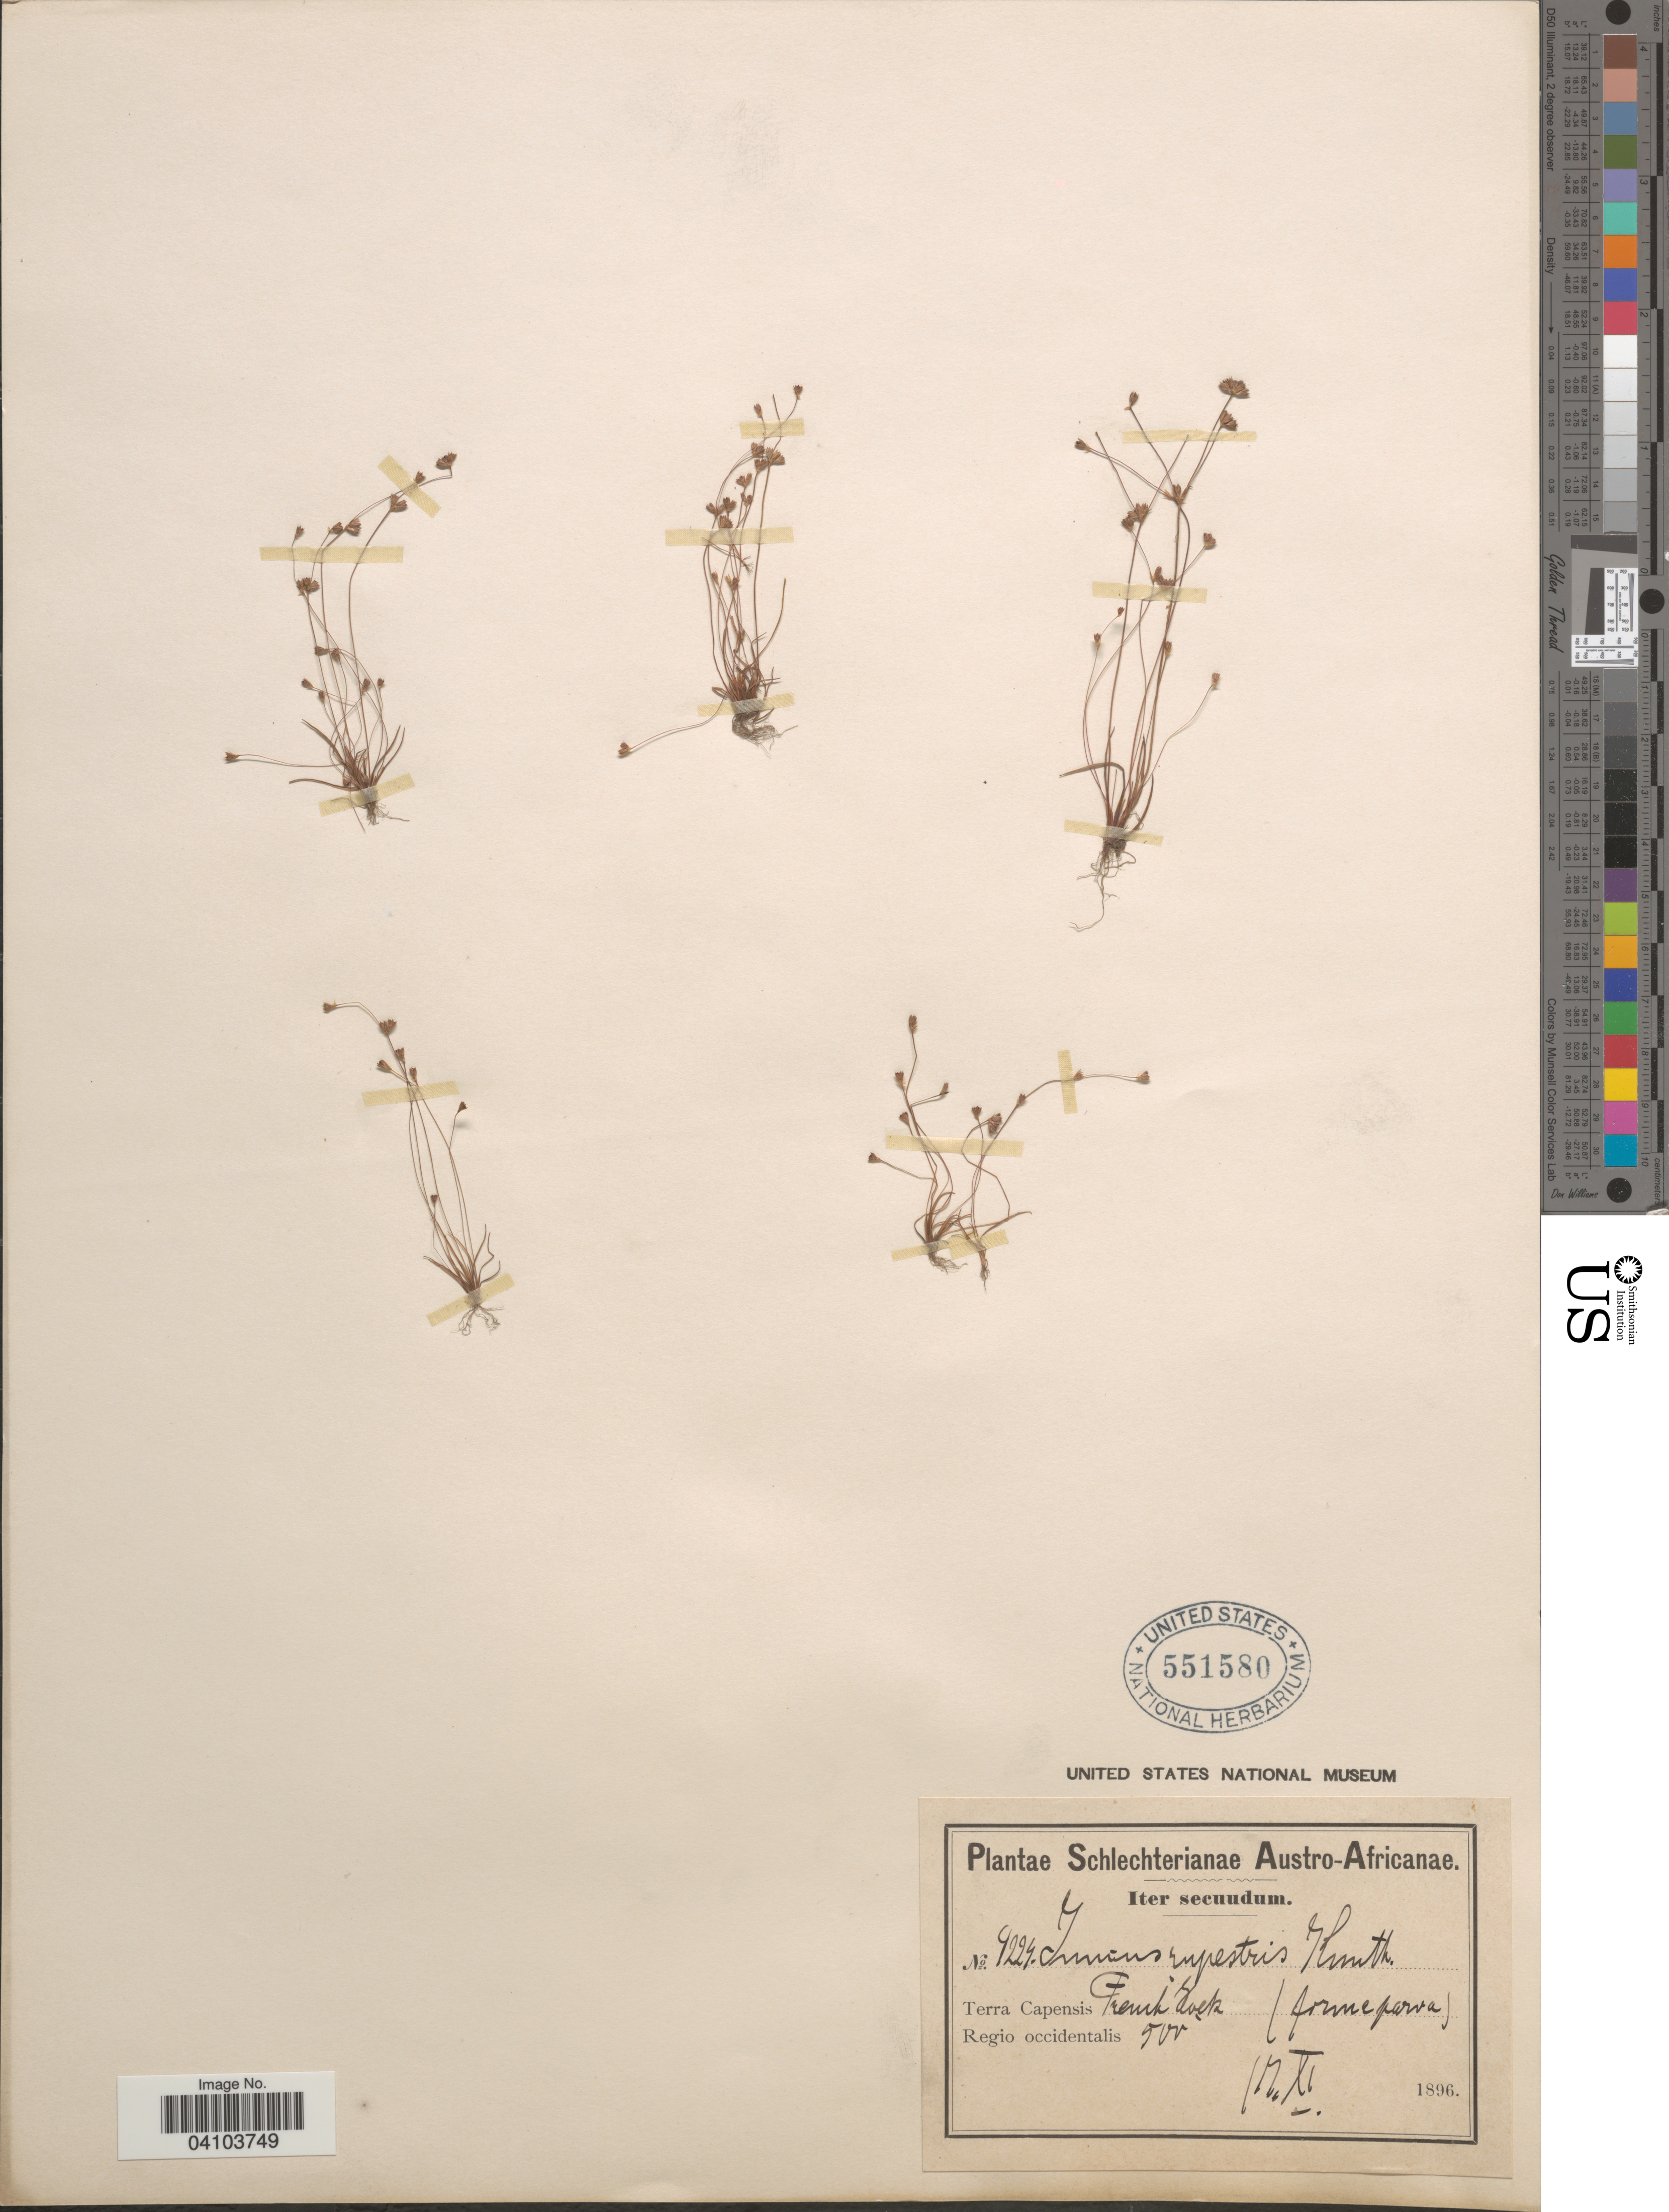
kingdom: Plantae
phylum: Tracheophyta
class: Liliopsida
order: Poales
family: Juncaceae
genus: Juncus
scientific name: Juncus rupestris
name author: Kunth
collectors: Schlechter, --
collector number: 9224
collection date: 1896-11-17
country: South Africa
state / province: Western Cape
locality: Austro-Africanae. Iter secundum. Terra Capensis French Hoek. Regio occidentalis.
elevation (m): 152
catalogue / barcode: US 551580